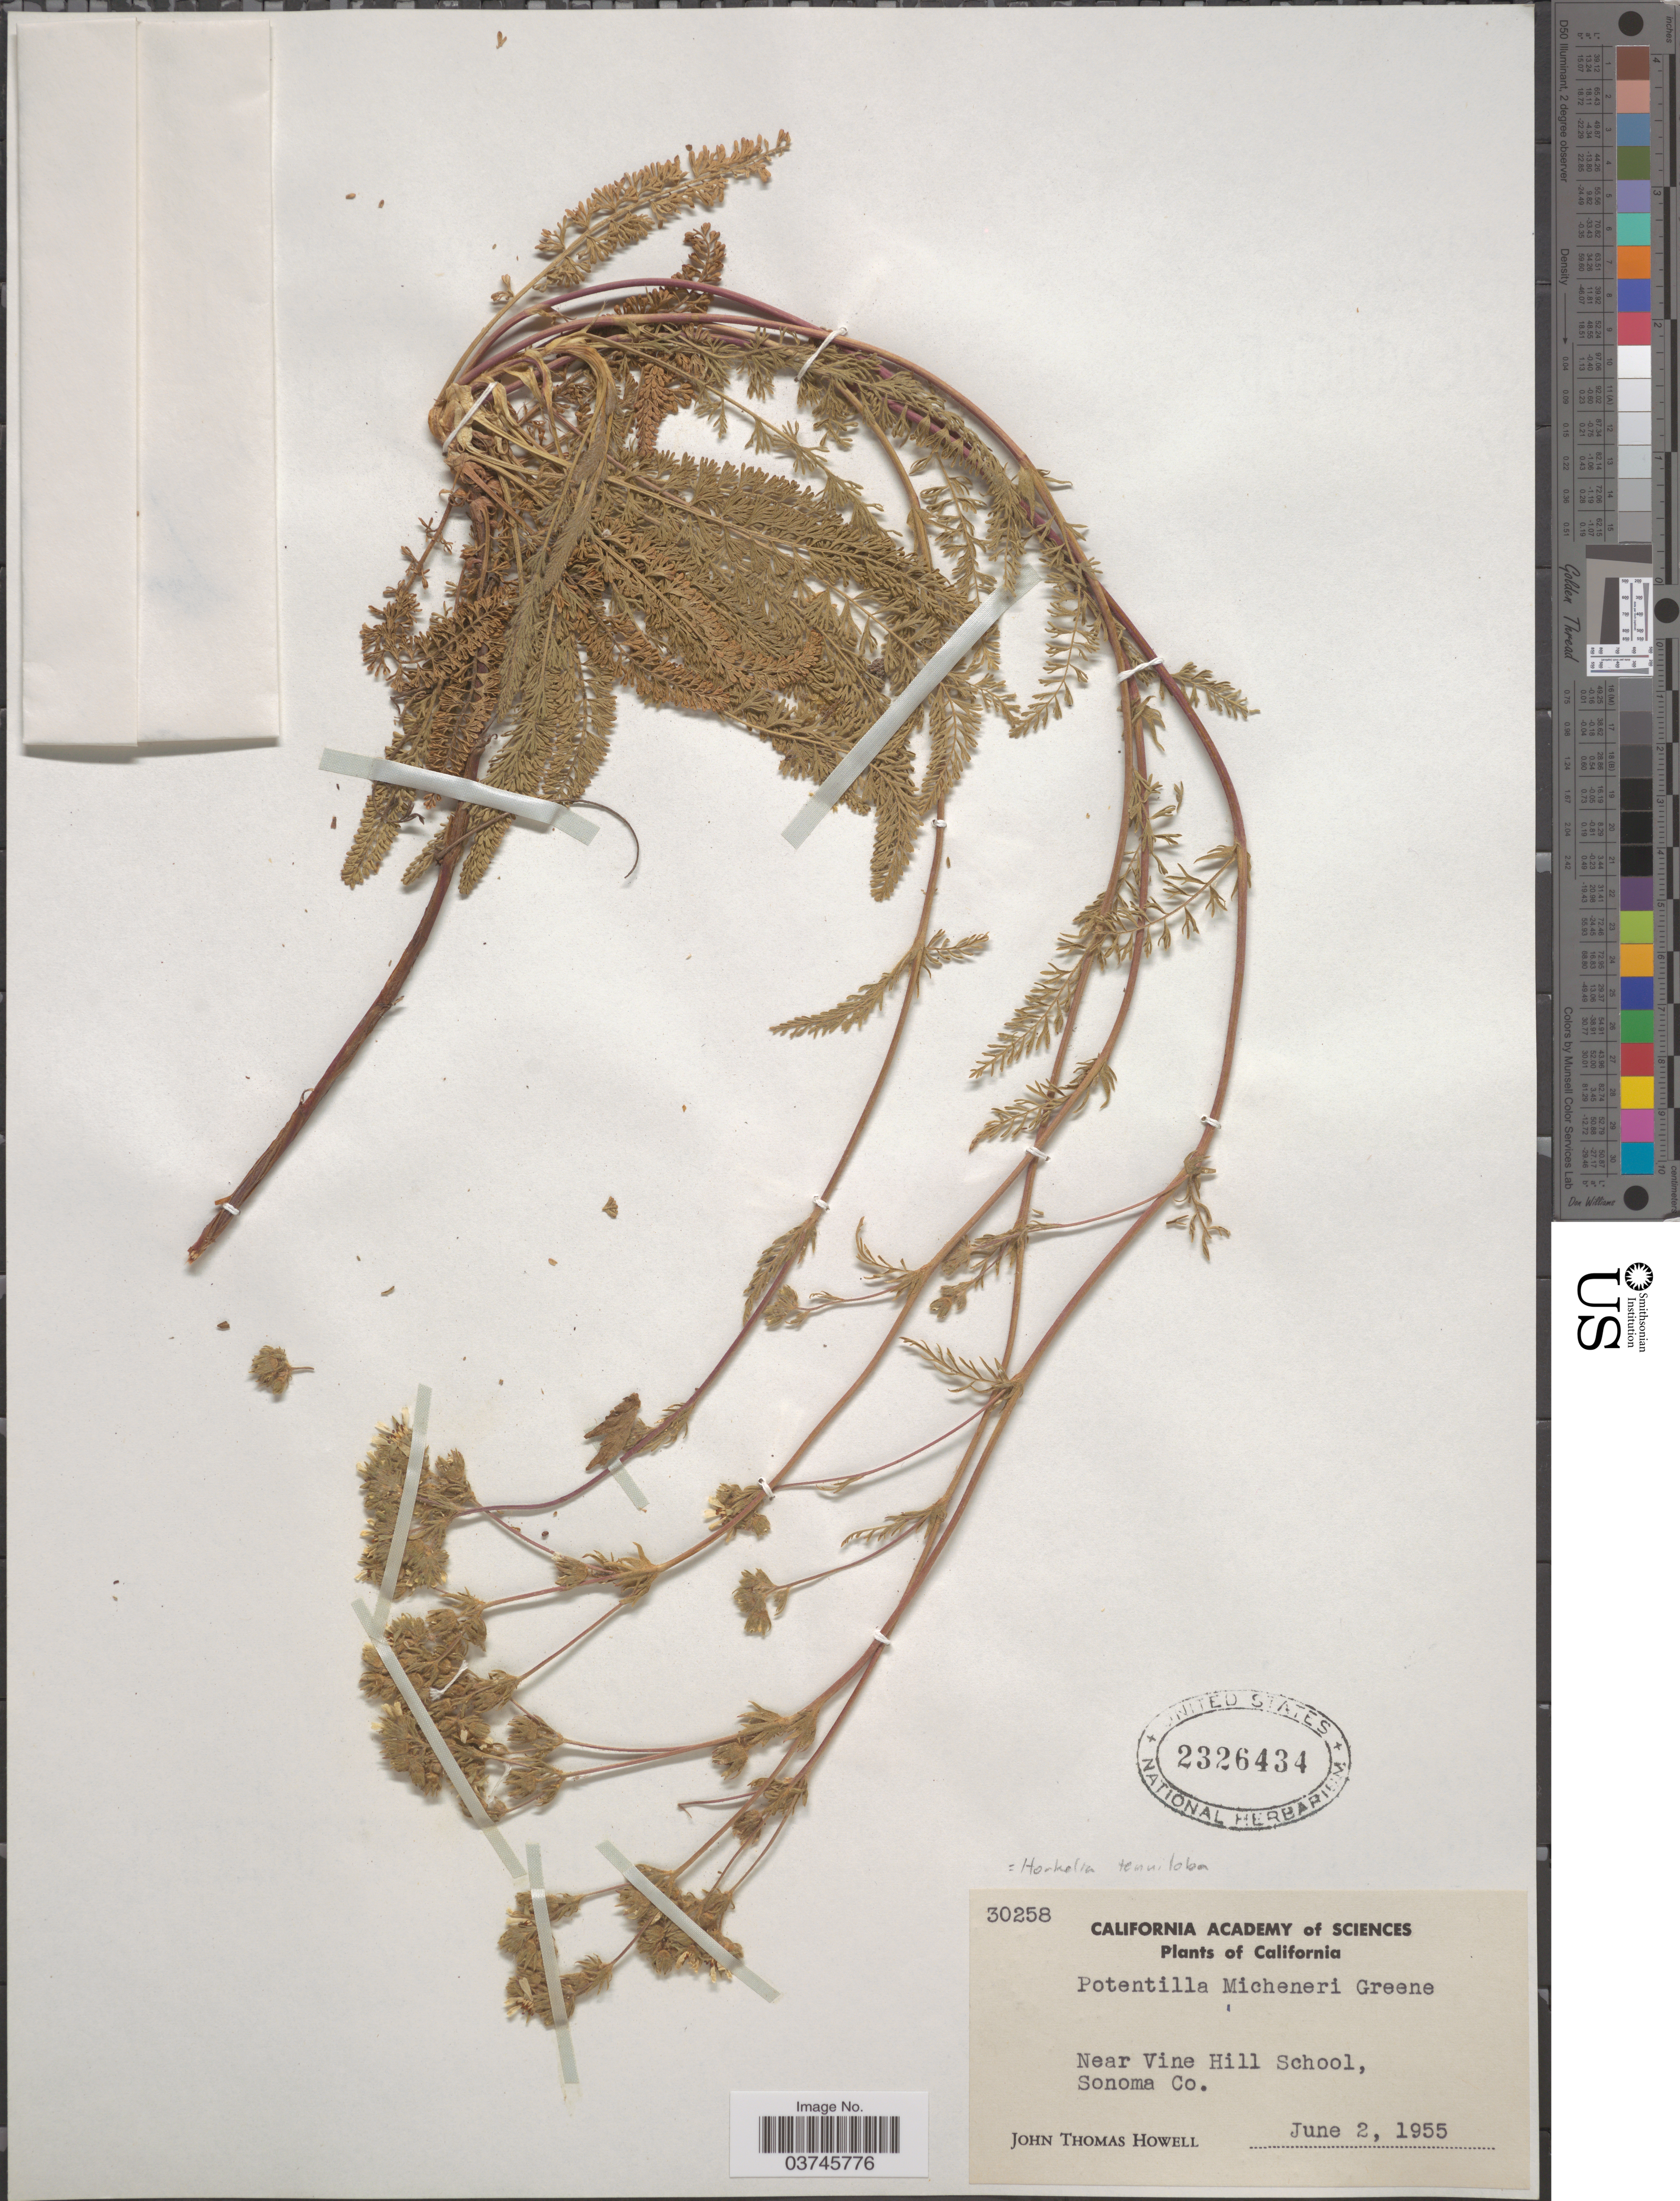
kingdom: Plantae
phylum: Tracheophyta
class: Magnoliopsida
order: Rosales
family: Rosaceae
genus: Potentilla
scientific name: Potentilla micheneri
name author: Greene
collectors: J. T. Howell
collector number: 30258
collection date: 1955-06-02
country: United States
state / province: California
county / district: Sonoma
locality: Near Vine Hill School, Sonoma Co.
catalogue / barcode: US 2326434